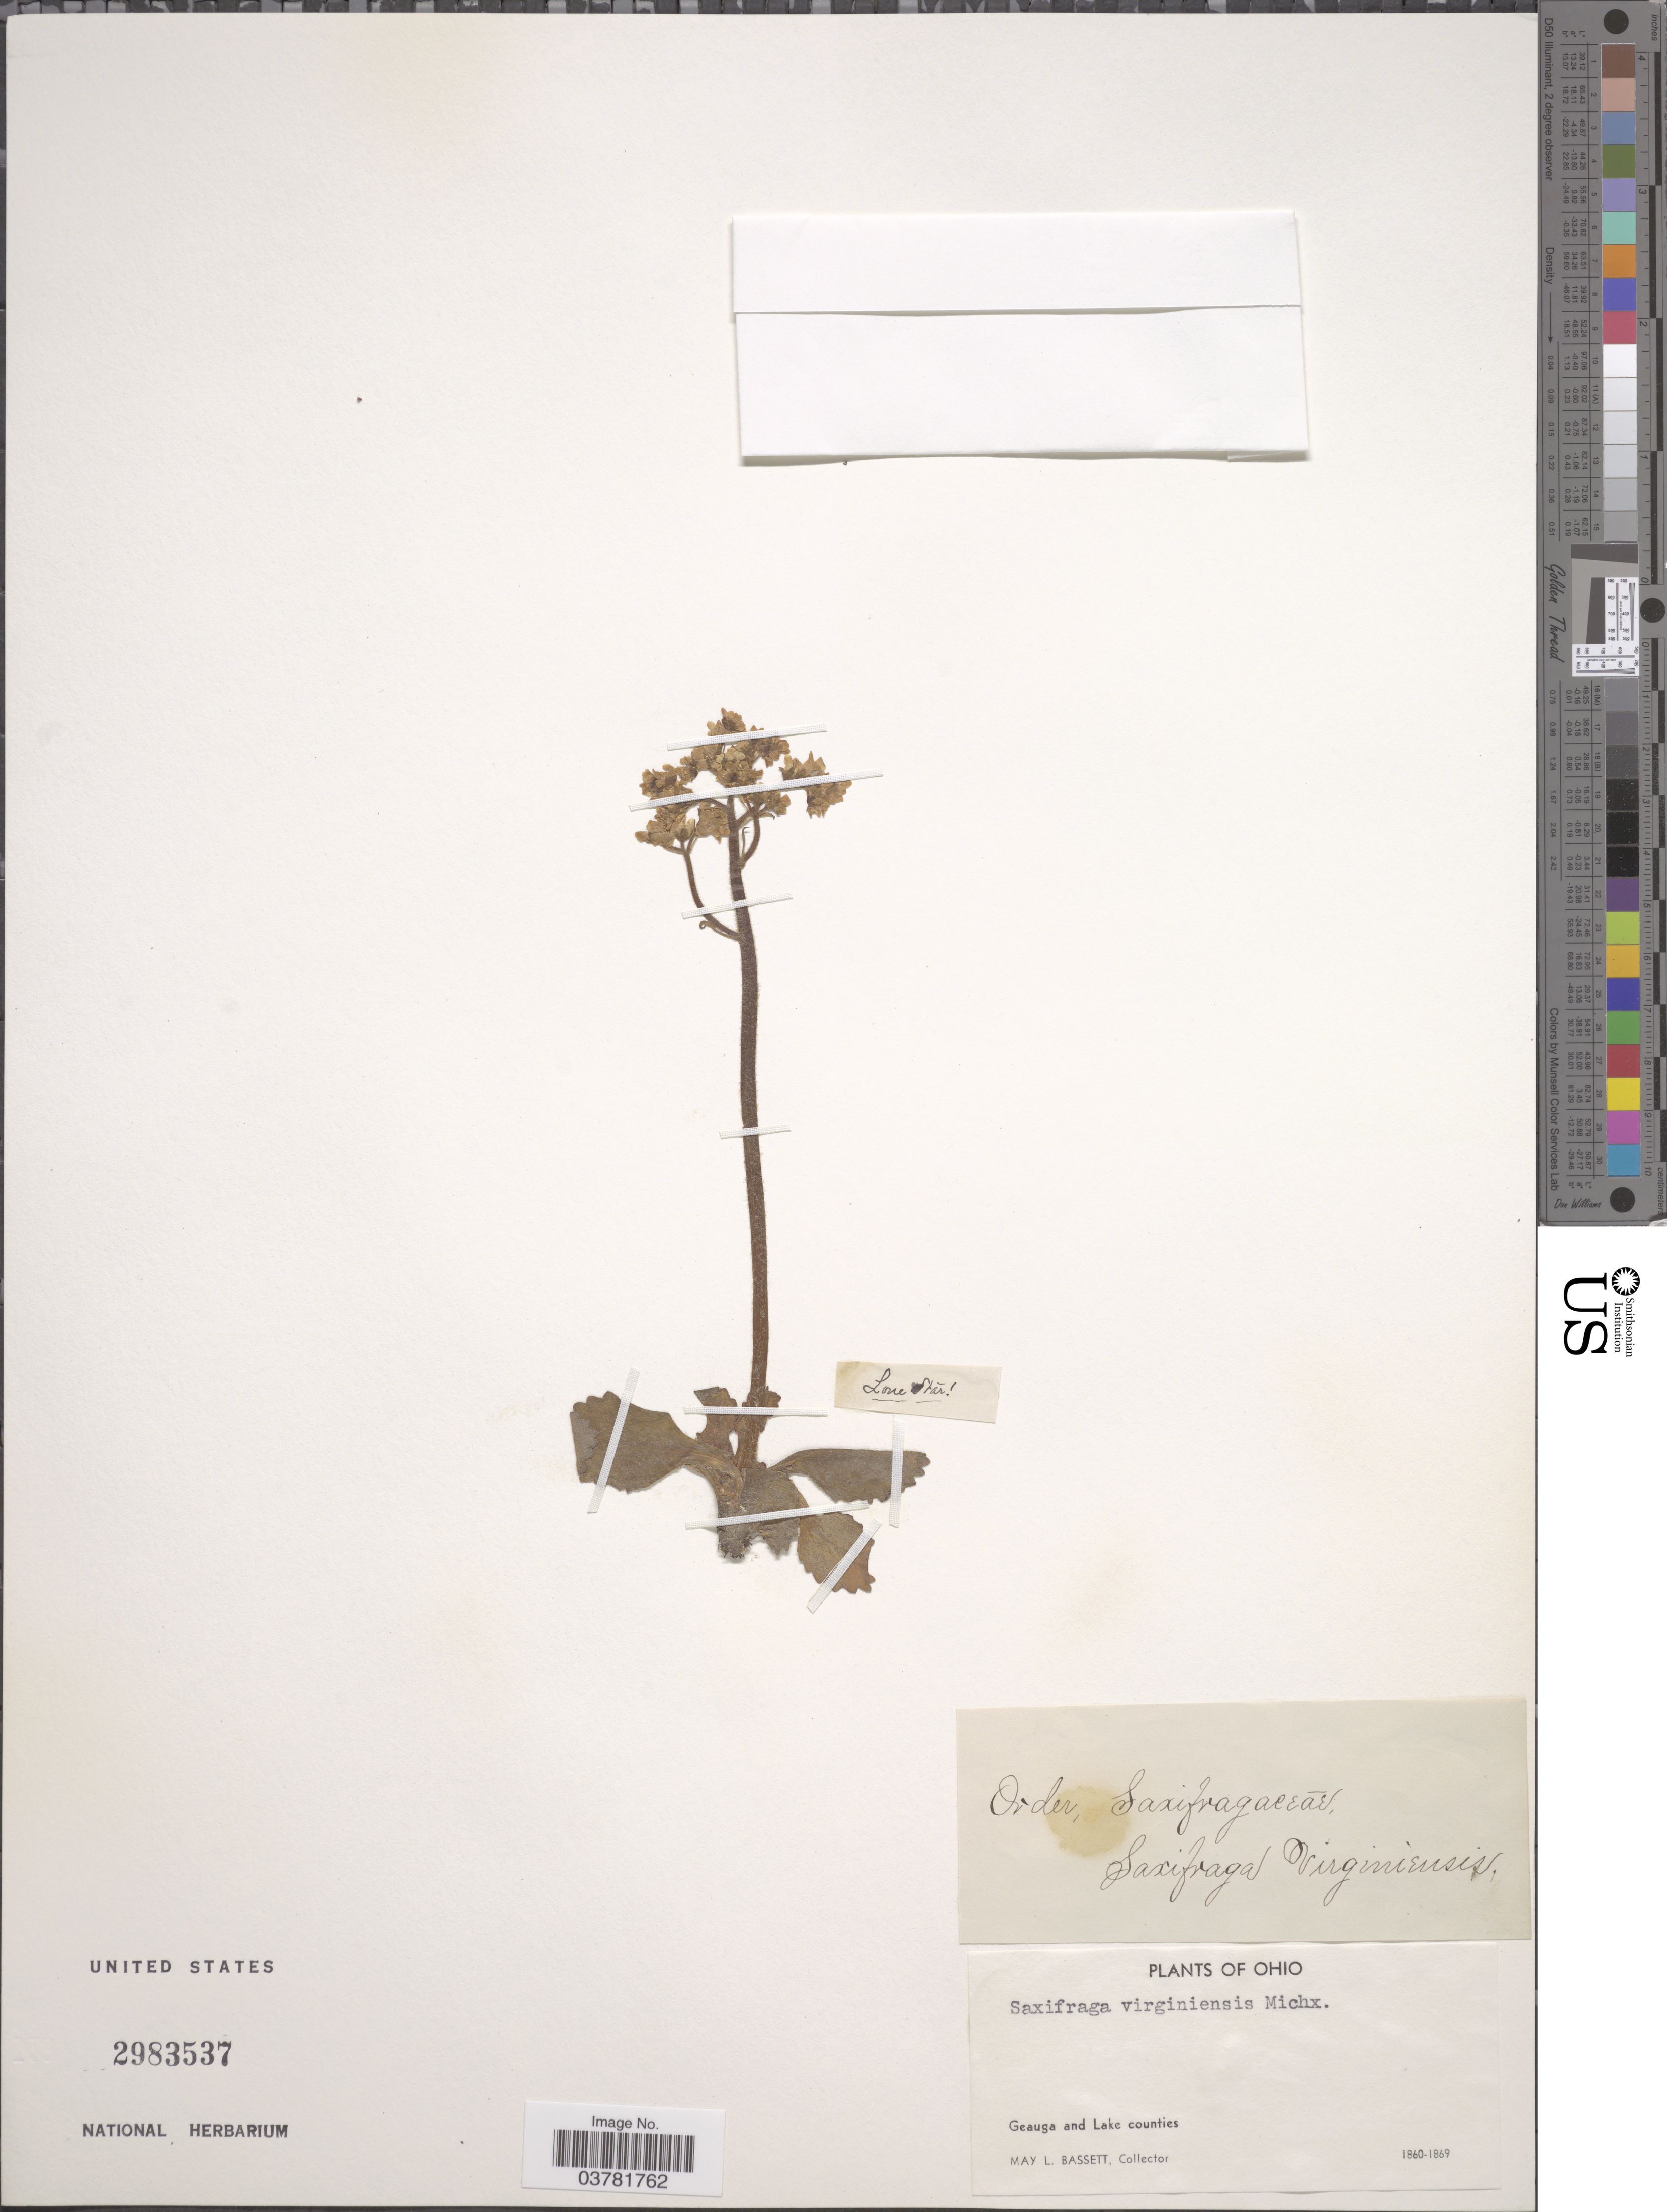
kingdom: Plantae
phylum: Tracheophyta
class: Magnoliopsida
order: Saxifragales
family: Saxifragaceae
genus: Micranthes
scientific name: Micranthes virginiensis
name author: (Michx.) Small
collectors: M. L. Bassett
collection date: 1860/1869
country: United States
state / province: Ohio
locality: Geauga and Lake counties.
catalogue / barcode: US 2983537